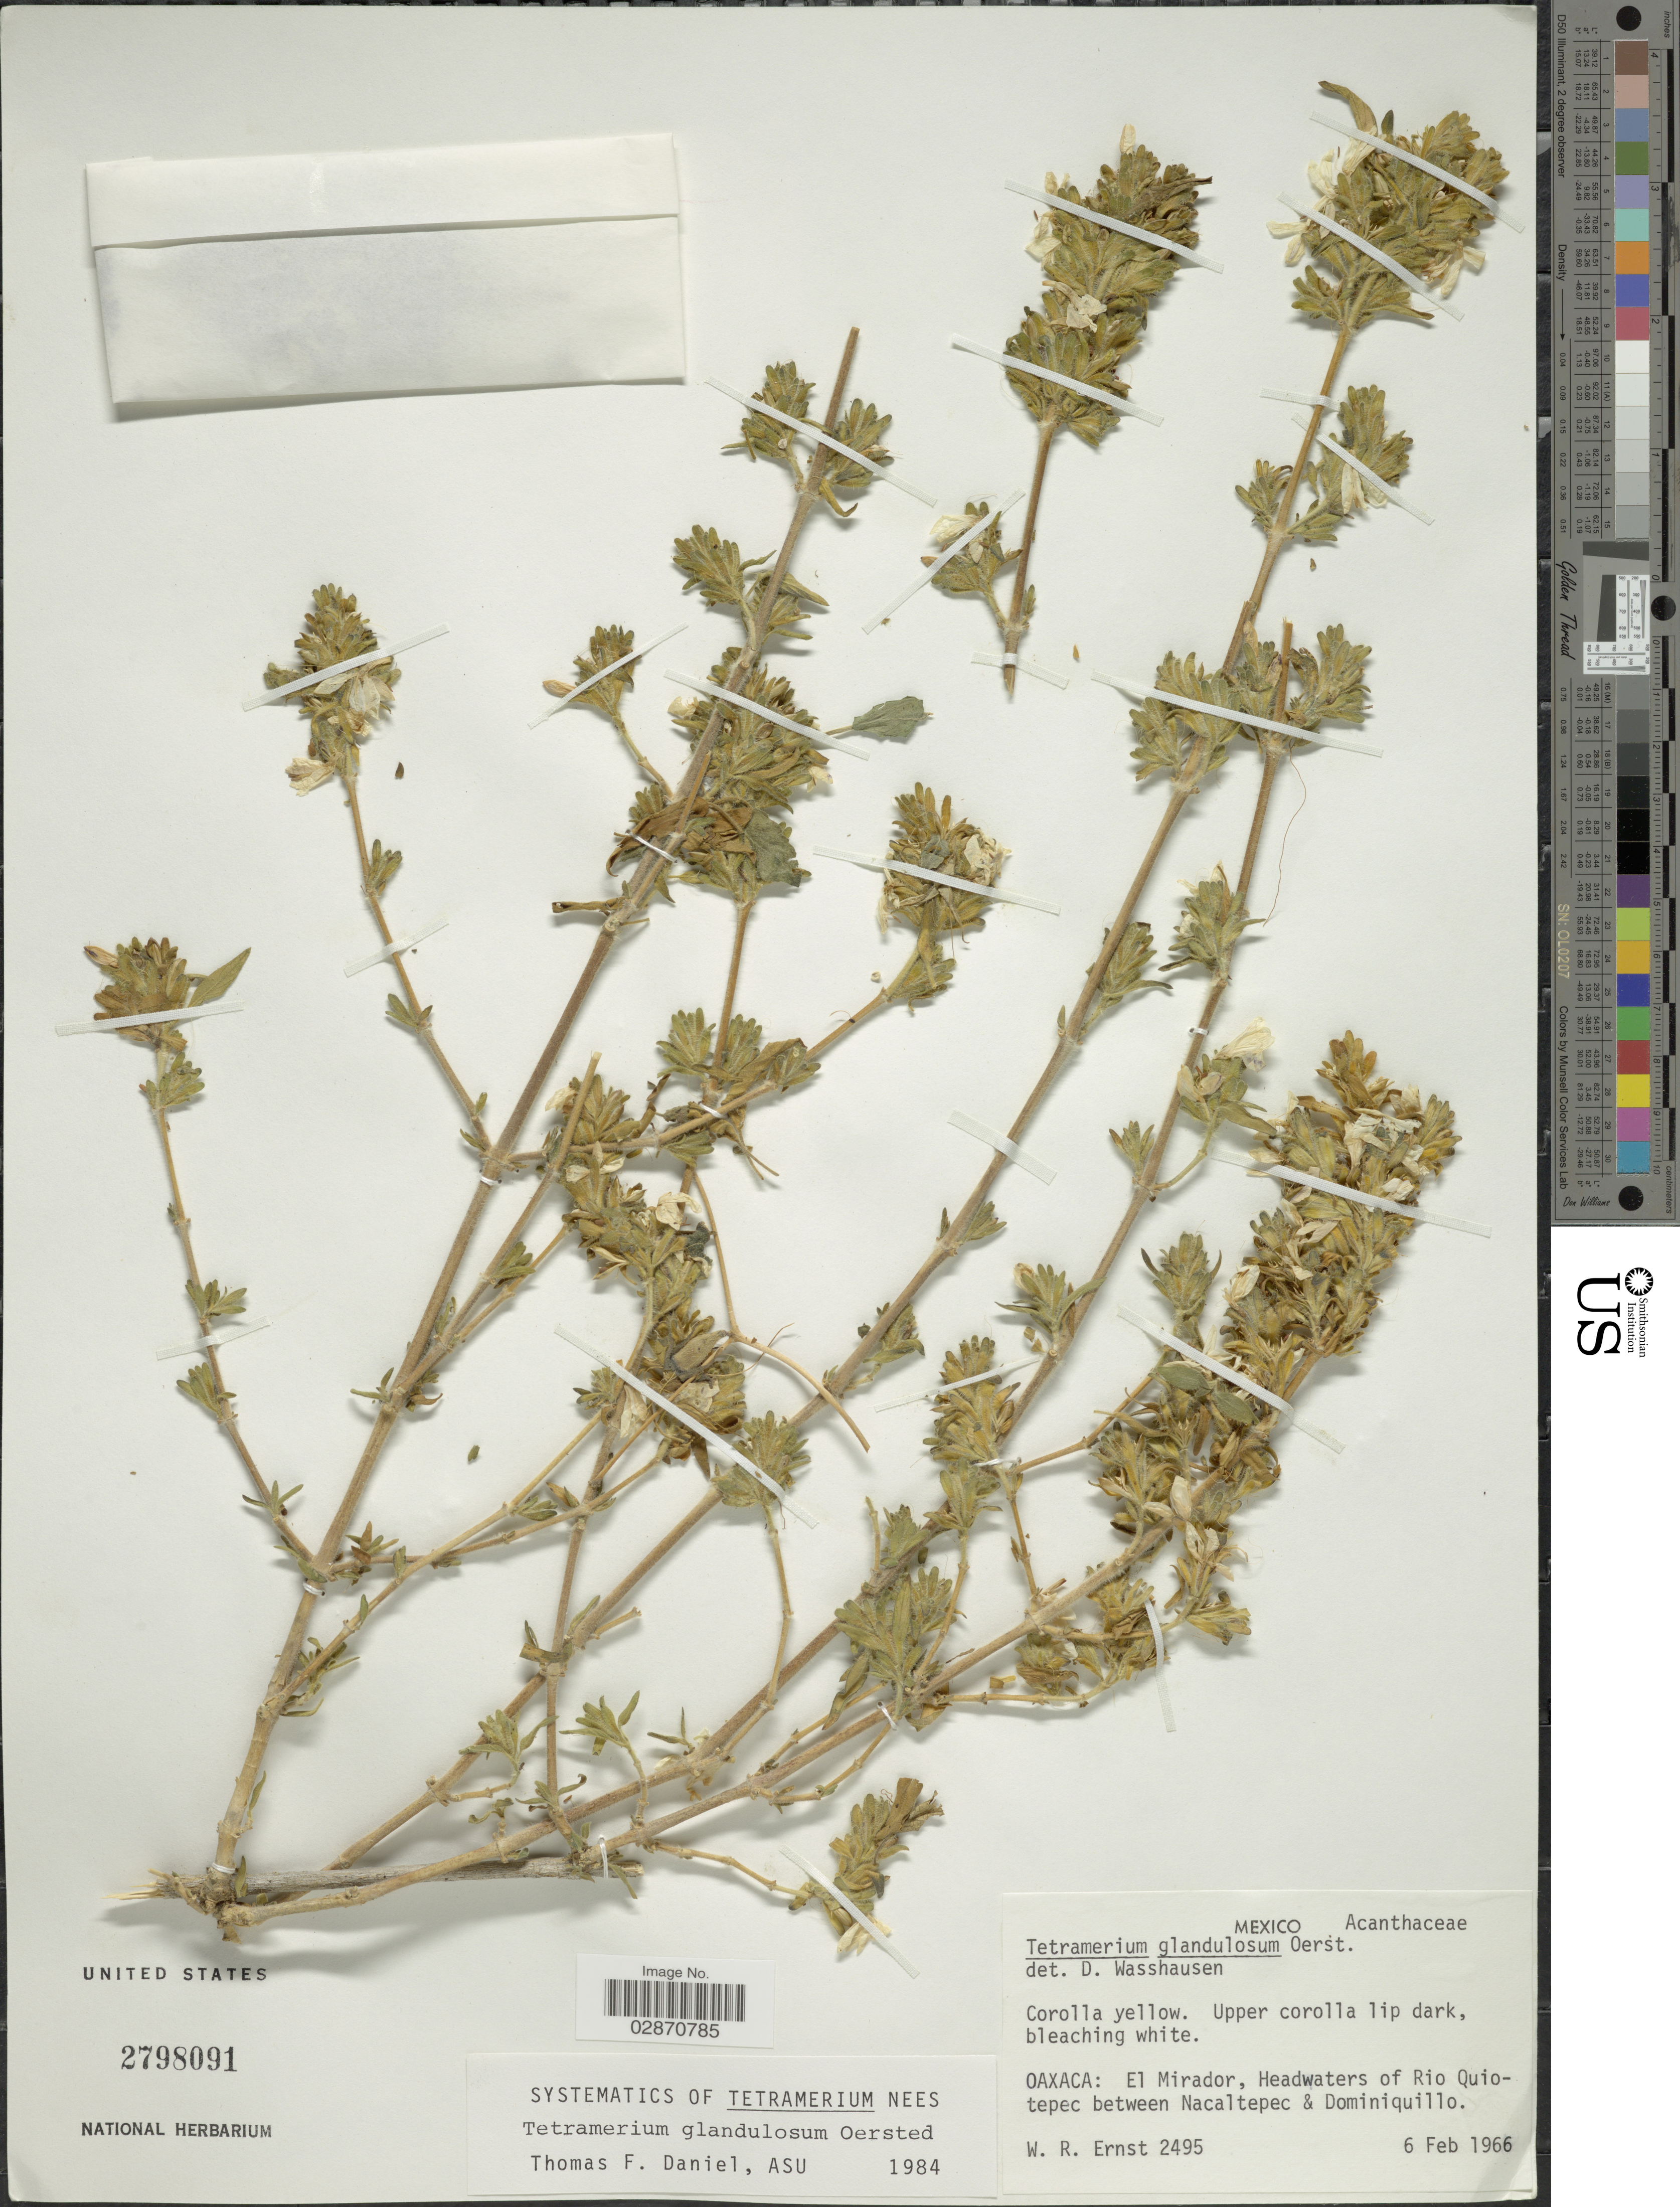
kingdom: Plantae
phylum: Tracheophyta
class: Magnoliopsida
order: Lamiales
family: Acanthaceae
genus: Tetramerium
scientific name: Tetramerium glandulosum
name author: Oerst.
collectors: W. R. Ernst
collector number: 2495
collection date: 1966-02-06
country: Mexico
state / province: Oaxaca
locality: El Mirador, Headwaters of Rio Quiotepec between Nacaltepec & Dominiquillo.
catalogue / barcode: US 2798091